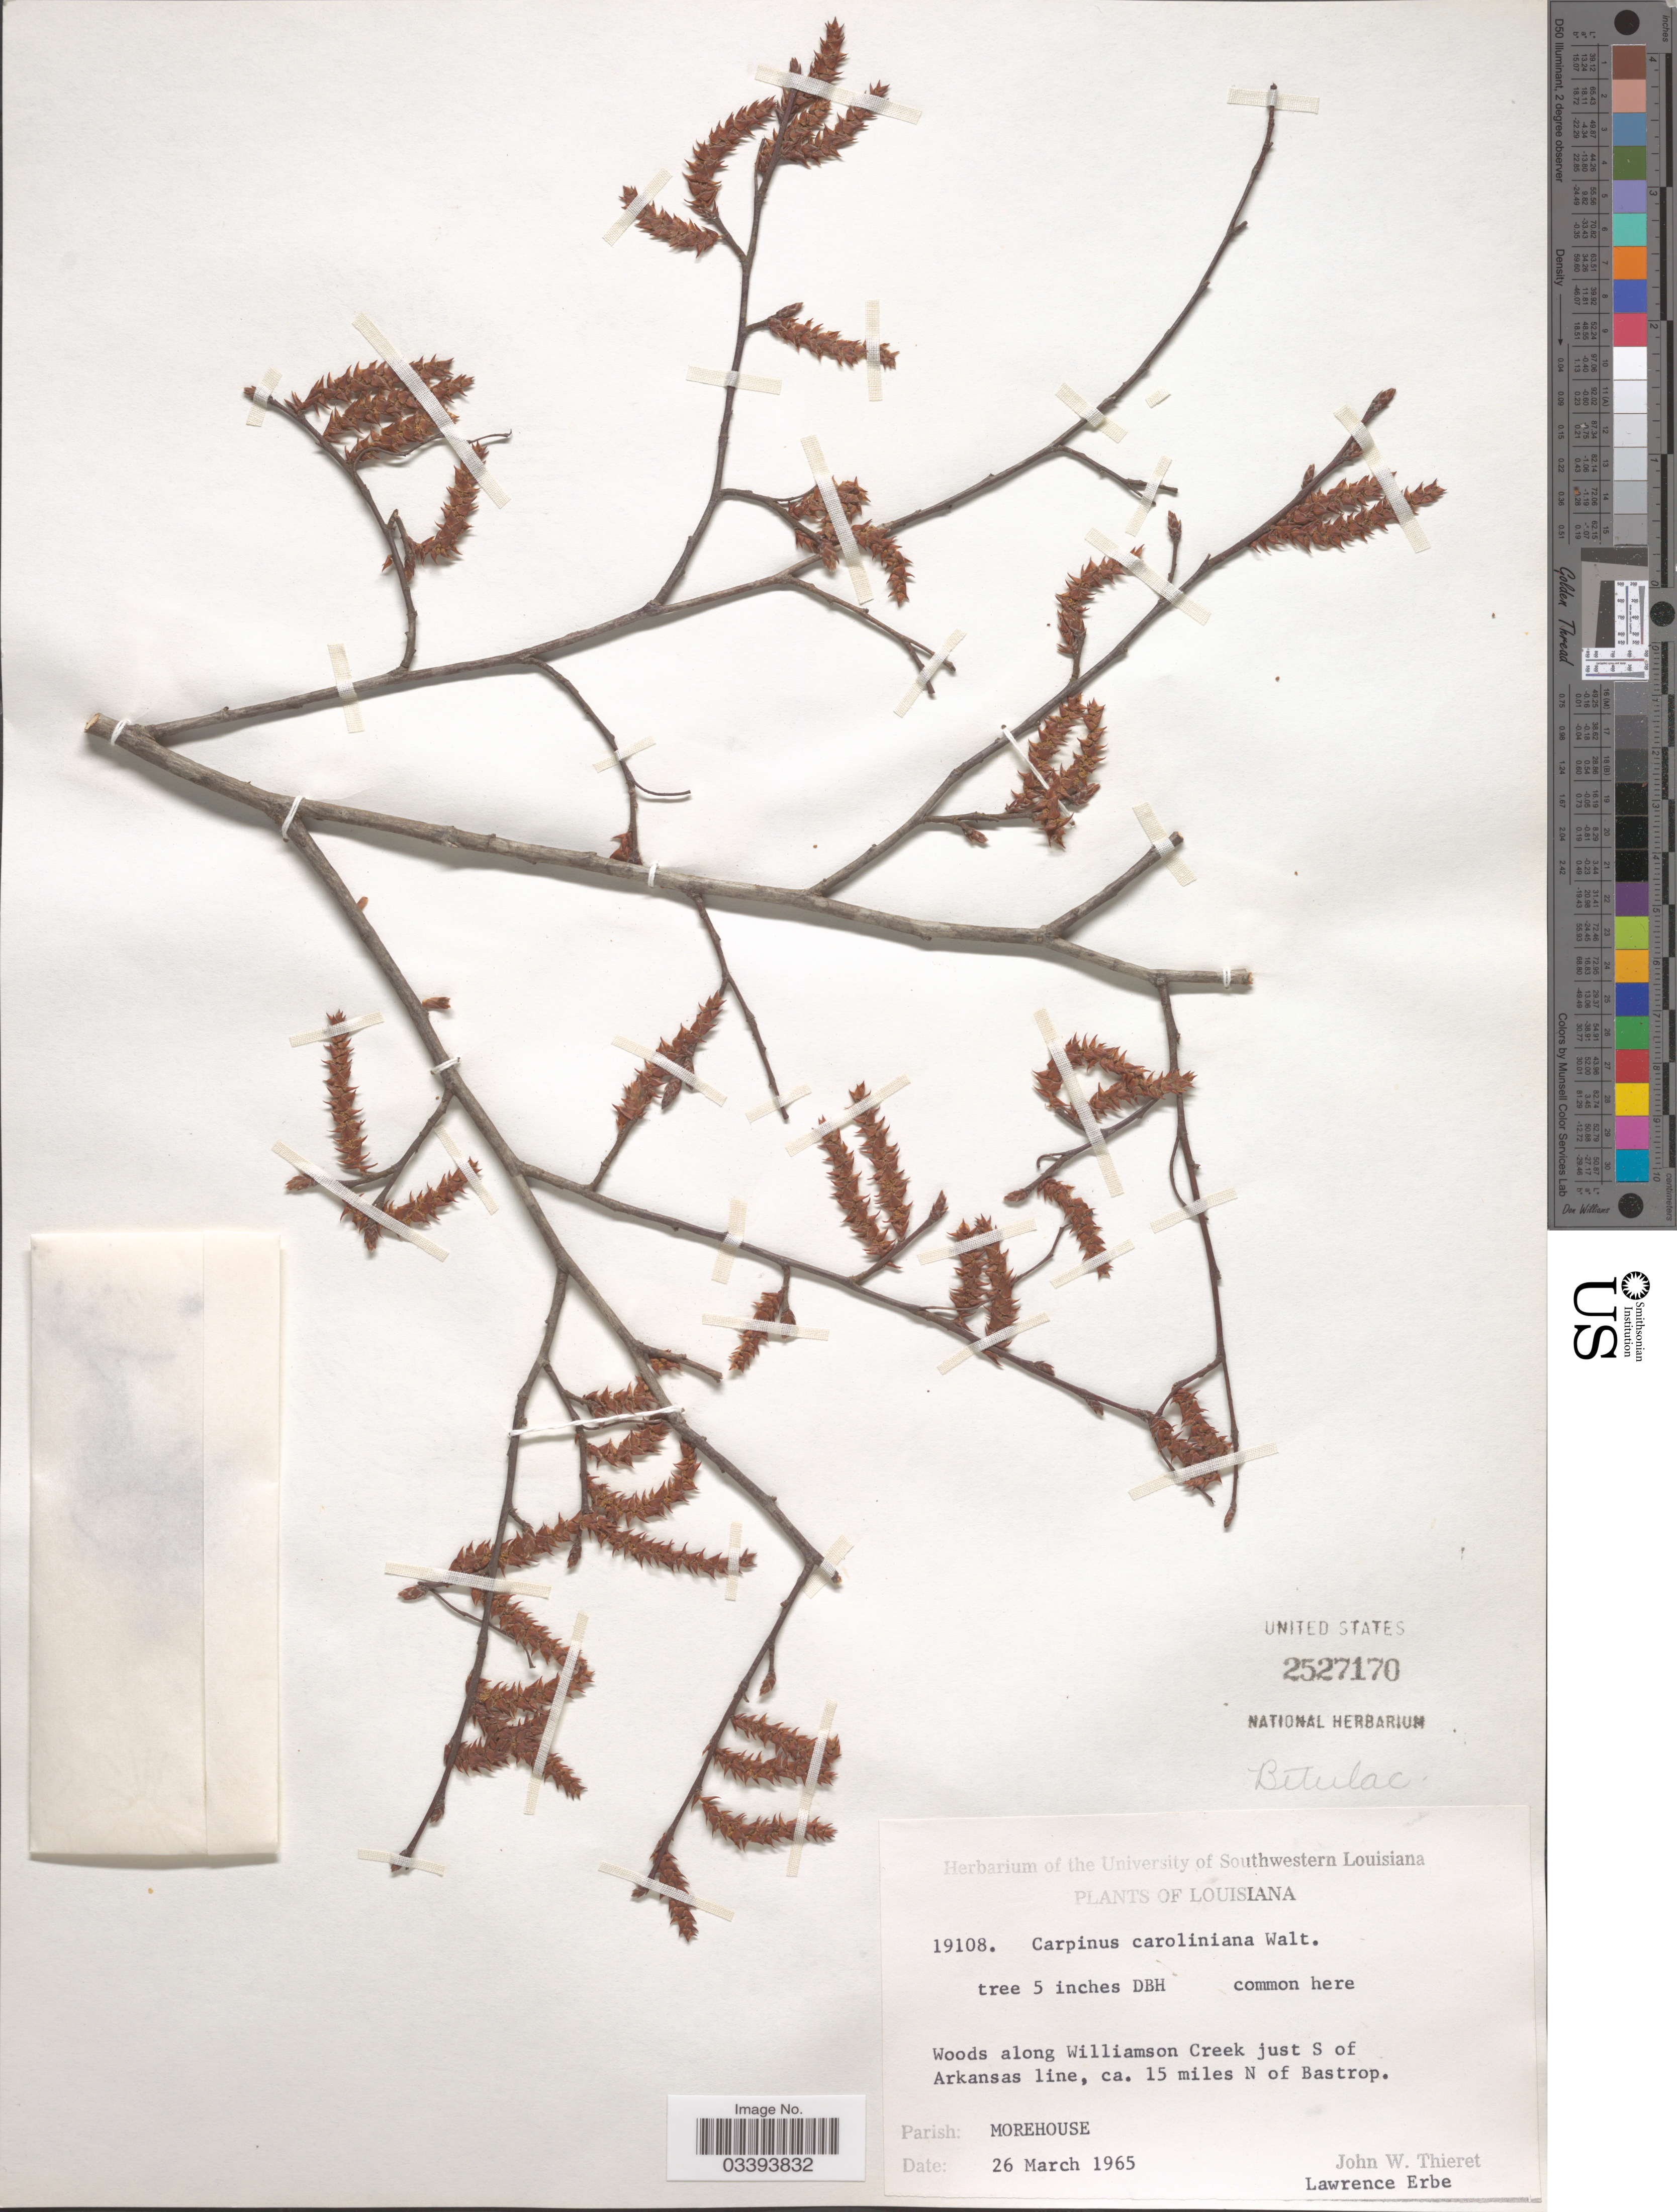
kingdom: Plantae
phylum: Tracheophyta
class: Magnoliopsida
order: Fagales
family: Betulaceae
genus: Carpinus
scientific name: Carpinus caroliniana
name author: Walter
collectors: J. W. Thieret & L. Erbe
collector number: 19108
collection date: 1965-03-26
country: United States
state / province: Louisiana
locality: Woods along Williamson Creek just S of Arkansas line, ca. 15 miles N of Bastrop. Parish: Morehouse.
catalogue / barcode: US 2527170